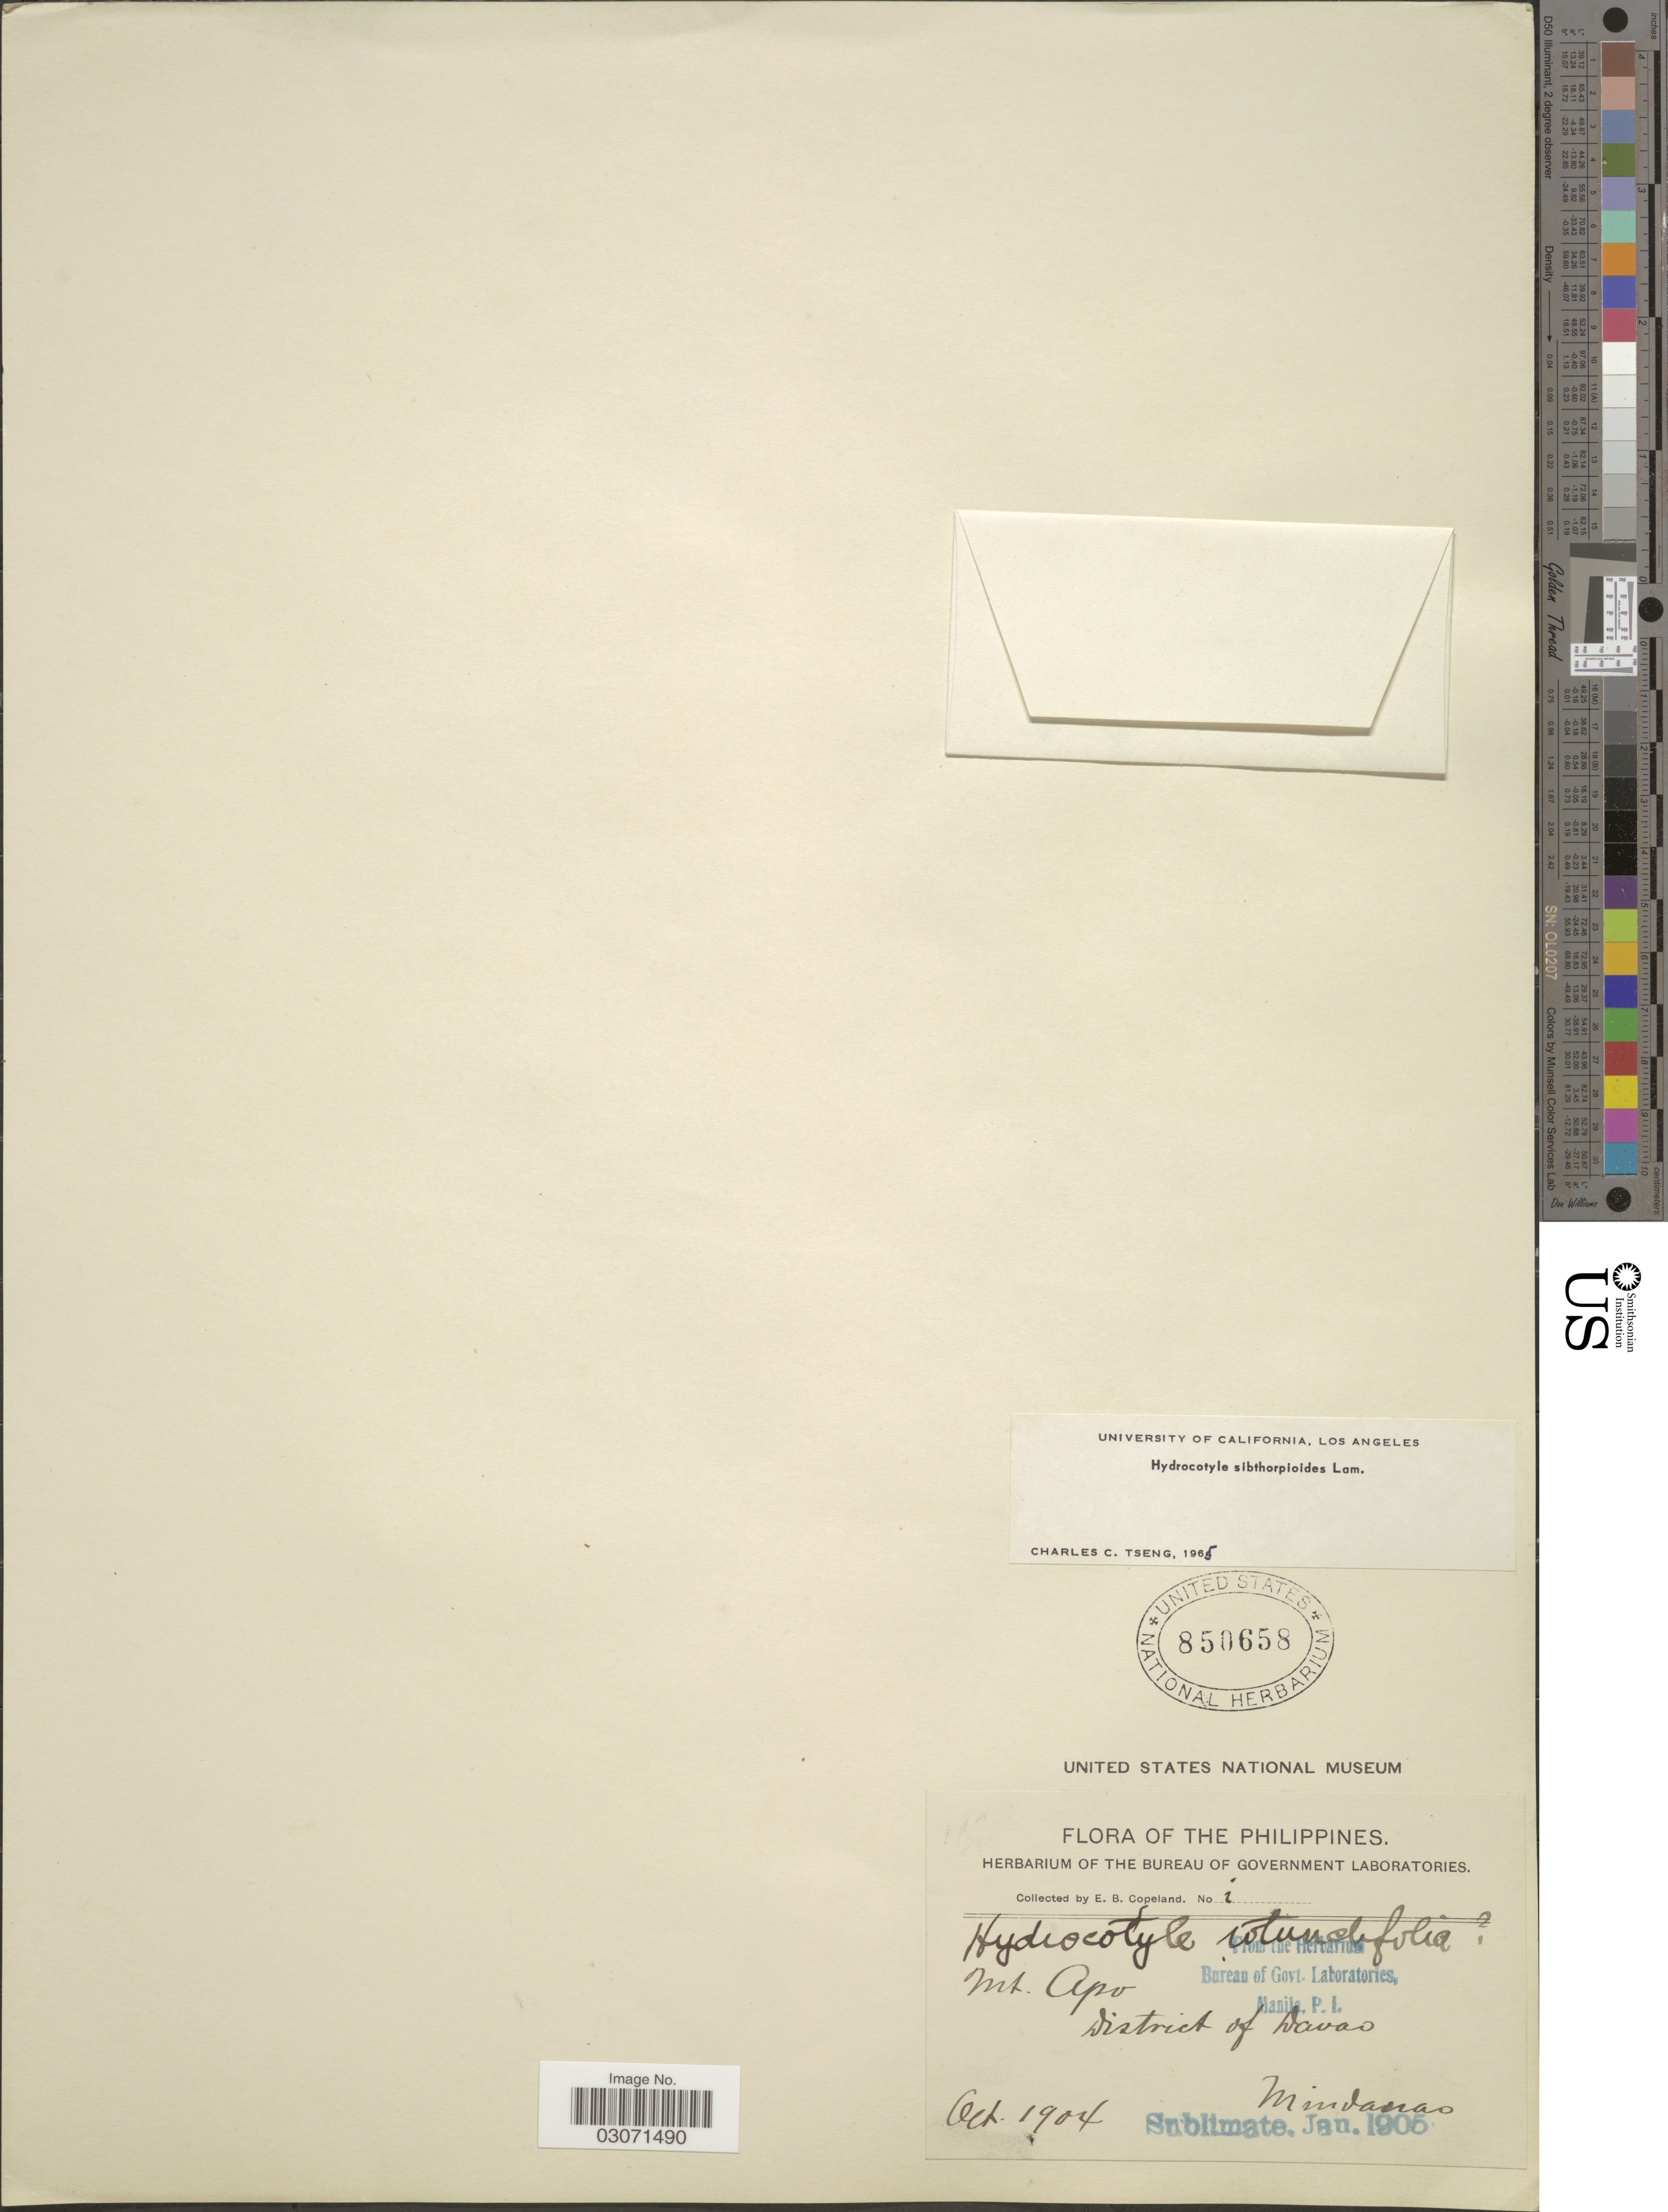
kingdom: Plantae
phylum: Tracheophyta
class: Magnoliopsida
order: Apiales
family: Araliaceae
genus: Hydrocotyle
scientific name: Hydrocotyle sibthorpioides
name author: Lam.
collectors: E. B. Copeland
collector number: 2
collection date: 1904-10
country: Philippines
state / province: Davao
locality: Mt. Apo. District of Davao. Mindanao.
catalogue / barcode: US 850658